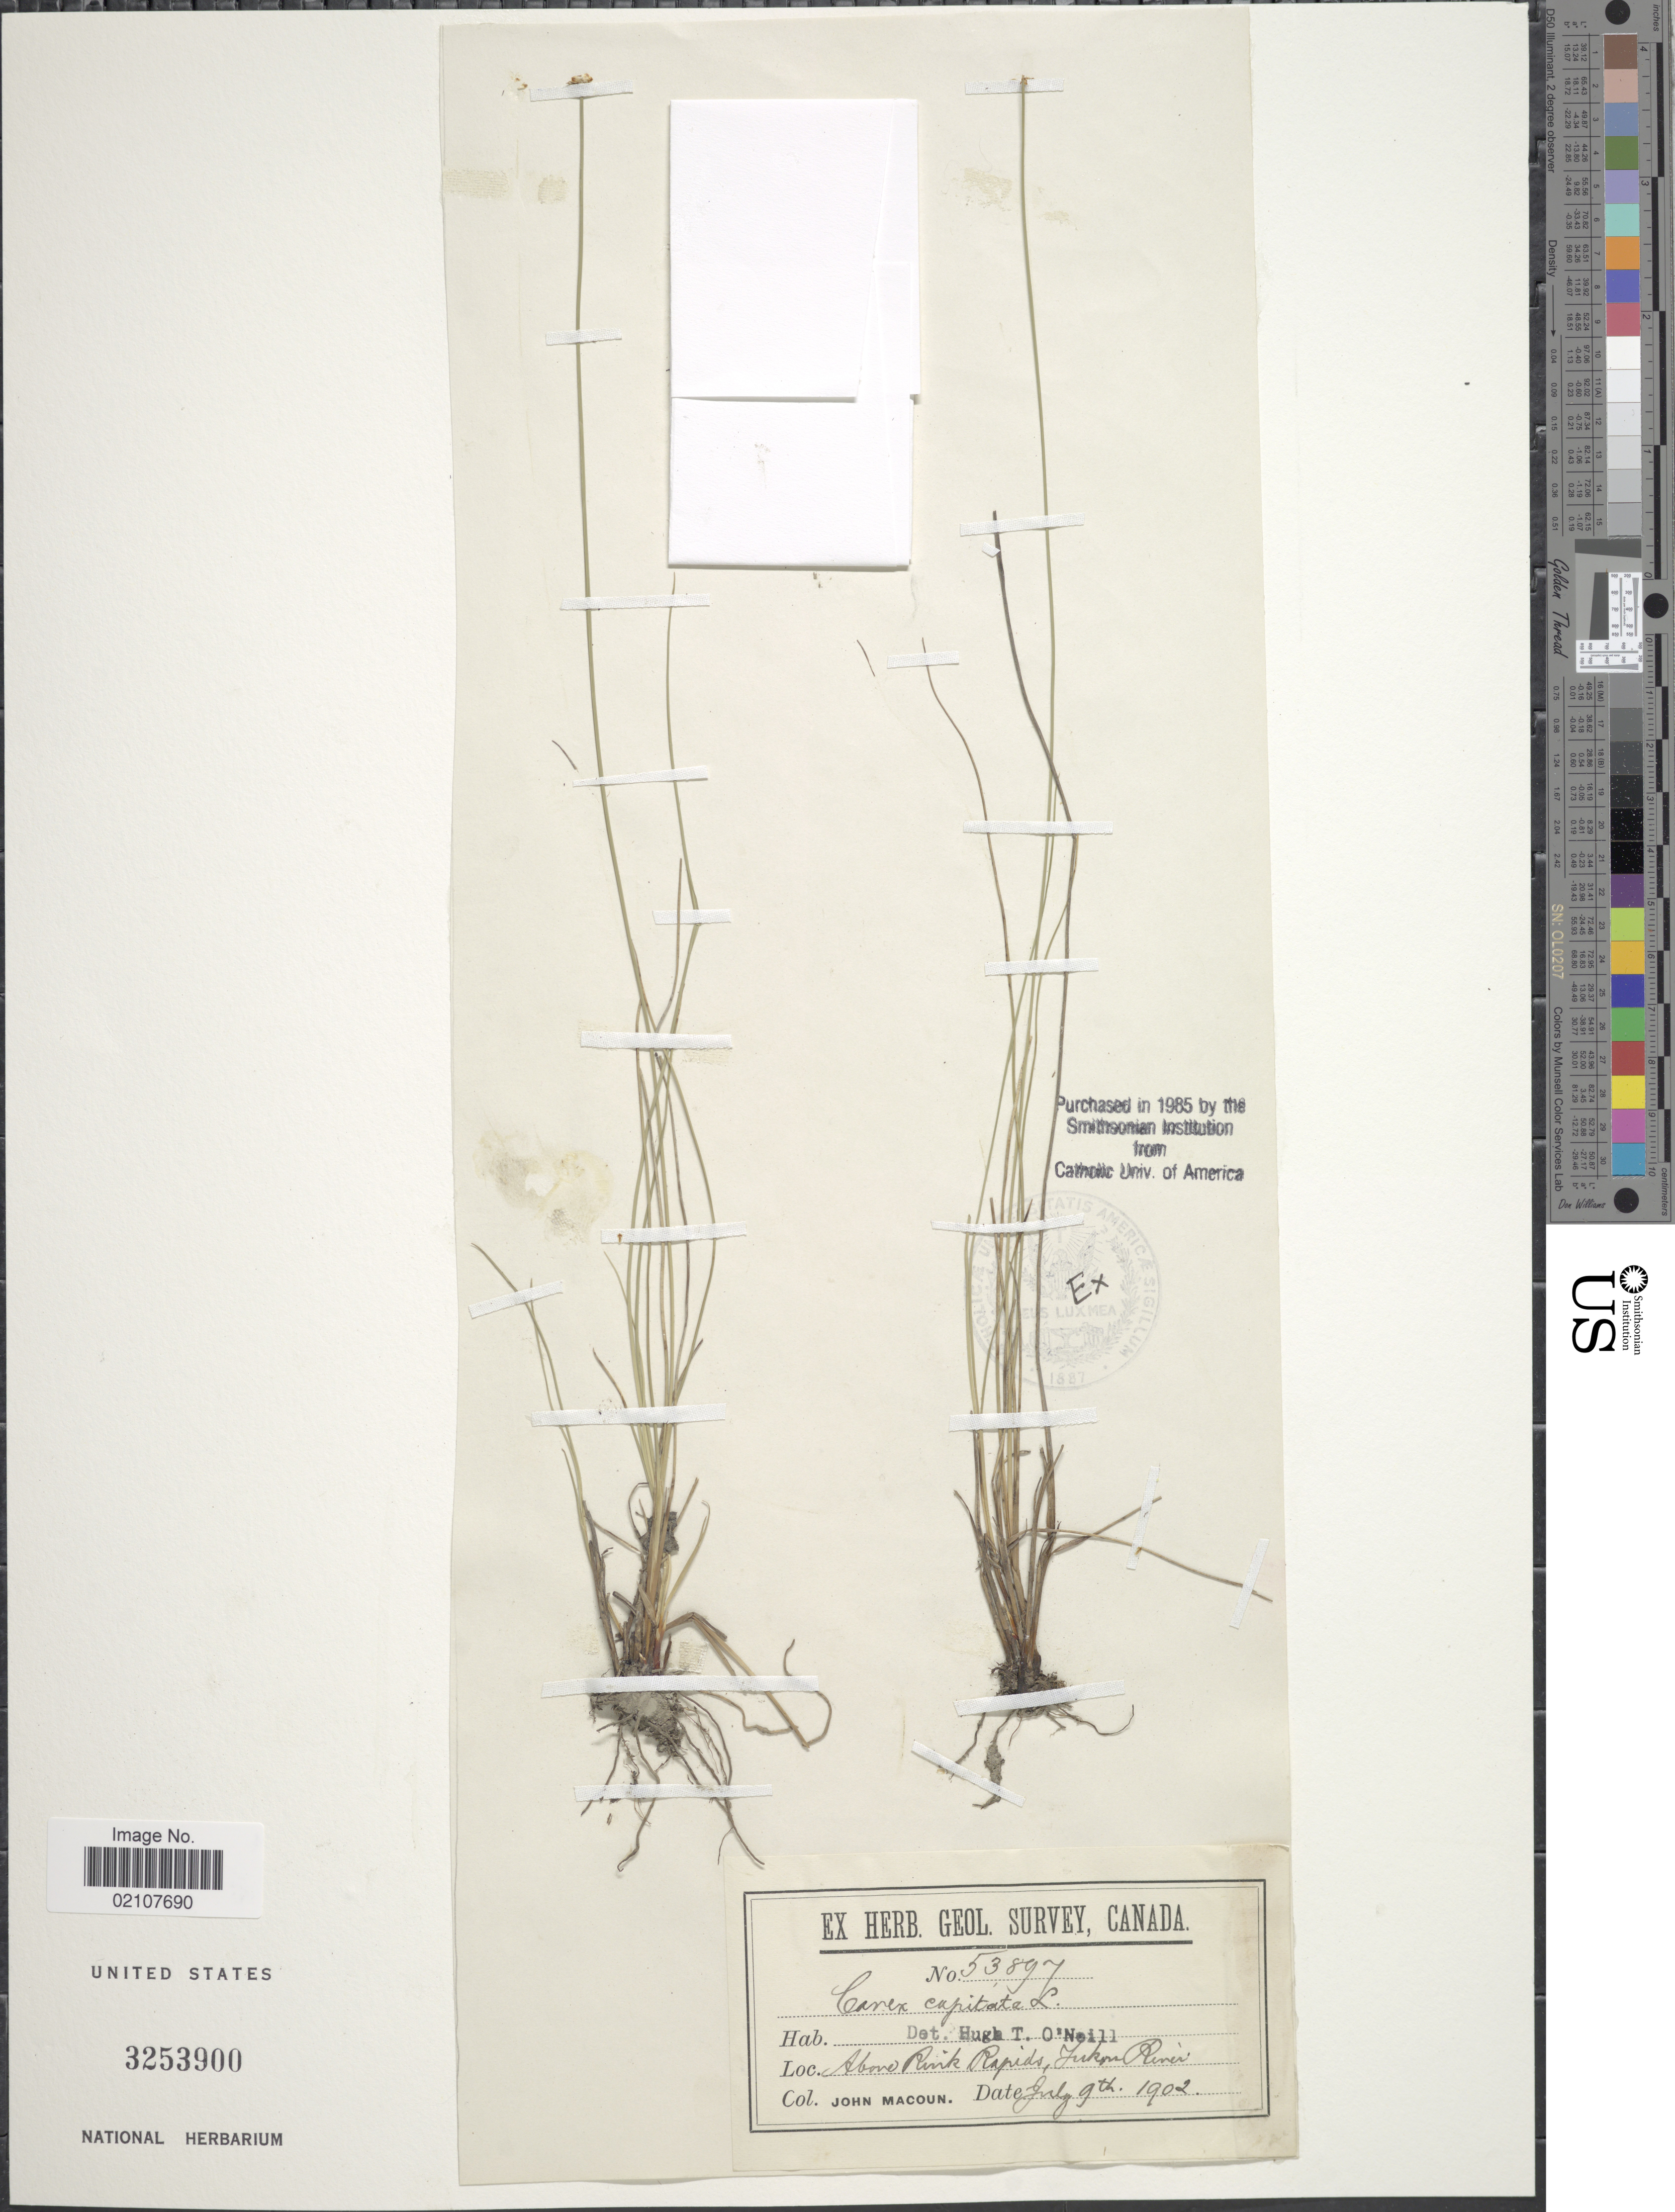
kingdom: Plantae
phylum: Tracheophyta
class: Liliopsida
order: Poales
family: Cyperaceae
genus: Carex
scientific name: Carex capitata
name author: L.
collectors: J. Macoun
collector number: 53897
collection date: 1902-07-09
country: Canada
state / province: Yukon Territory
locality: Above Rink Rapids, Yukon River.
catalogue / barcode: US 3253900